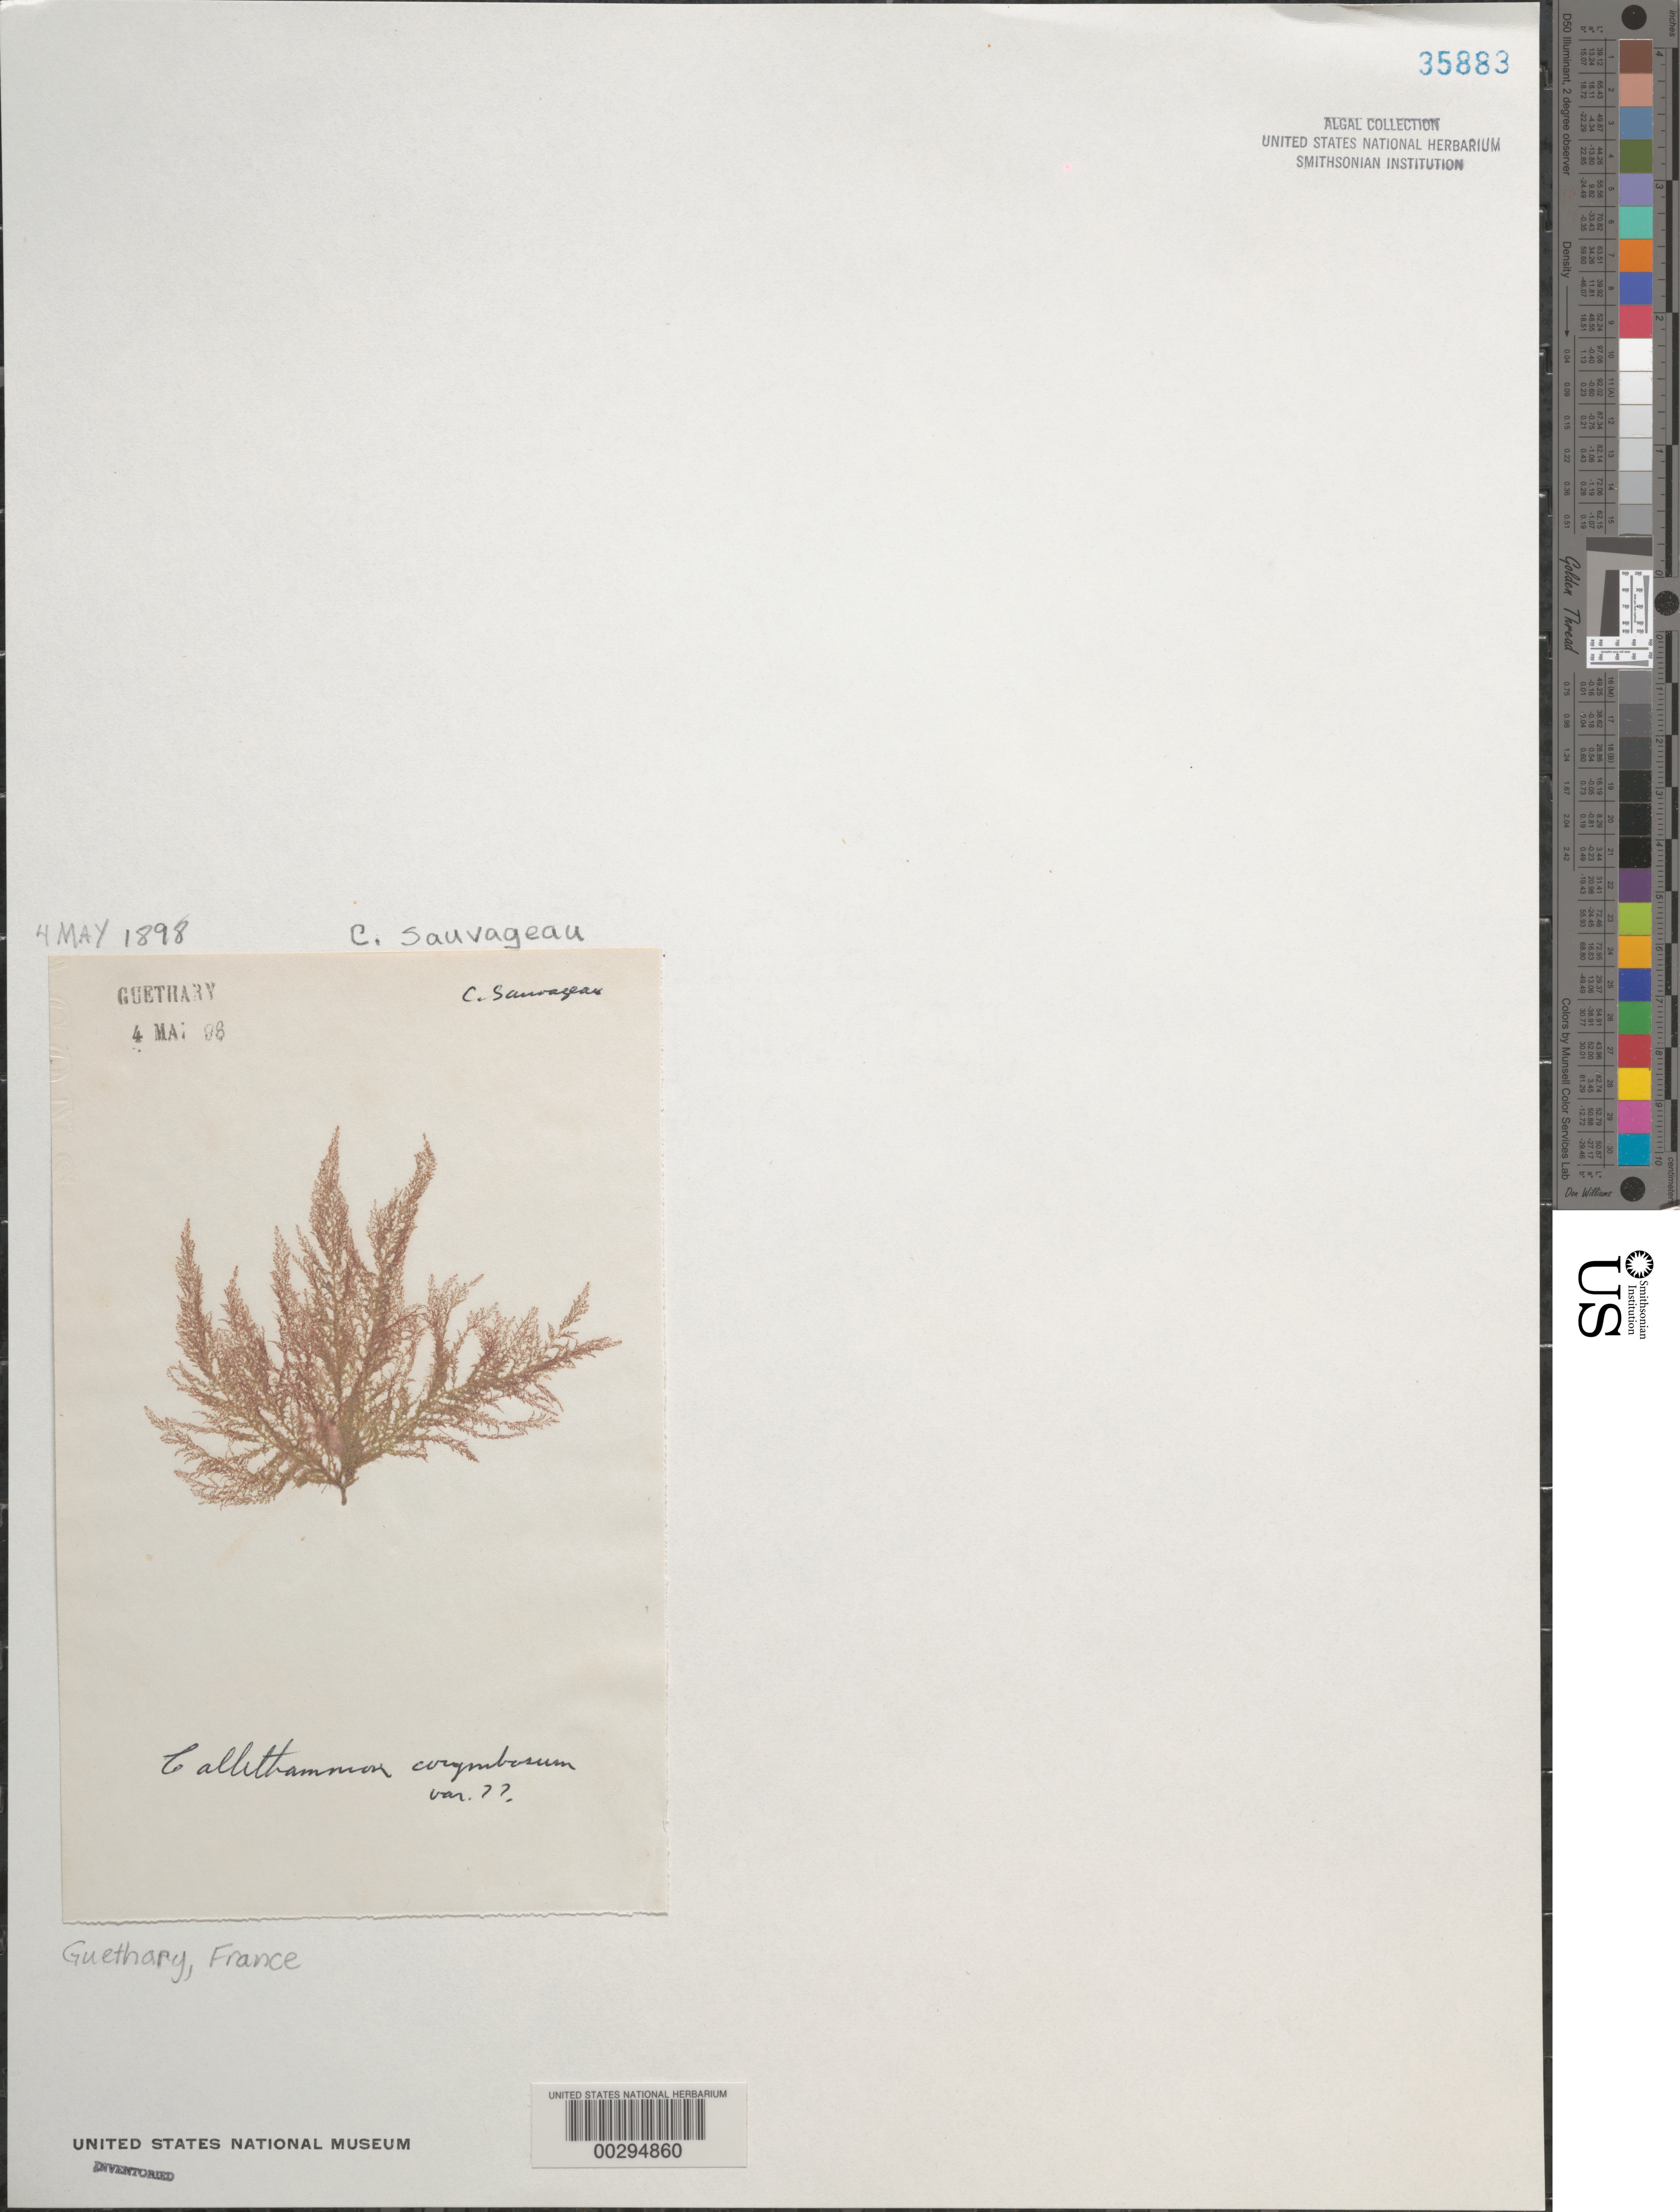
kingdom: Plantae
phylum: Rhodophyta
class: Florideophyceae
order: Ceramiales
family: Callithamniaceae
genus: Callithamnion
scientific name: Callithamnion corymbosum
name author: (Sm.) Lyngb.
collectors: C. F. Sauvageau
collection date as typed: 04 May 1898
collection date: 1898-05-04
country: France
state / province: Nouvelle-Aquitaine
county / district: Pyrénées-Atlantiques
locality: Guethary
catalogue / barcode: US 35883